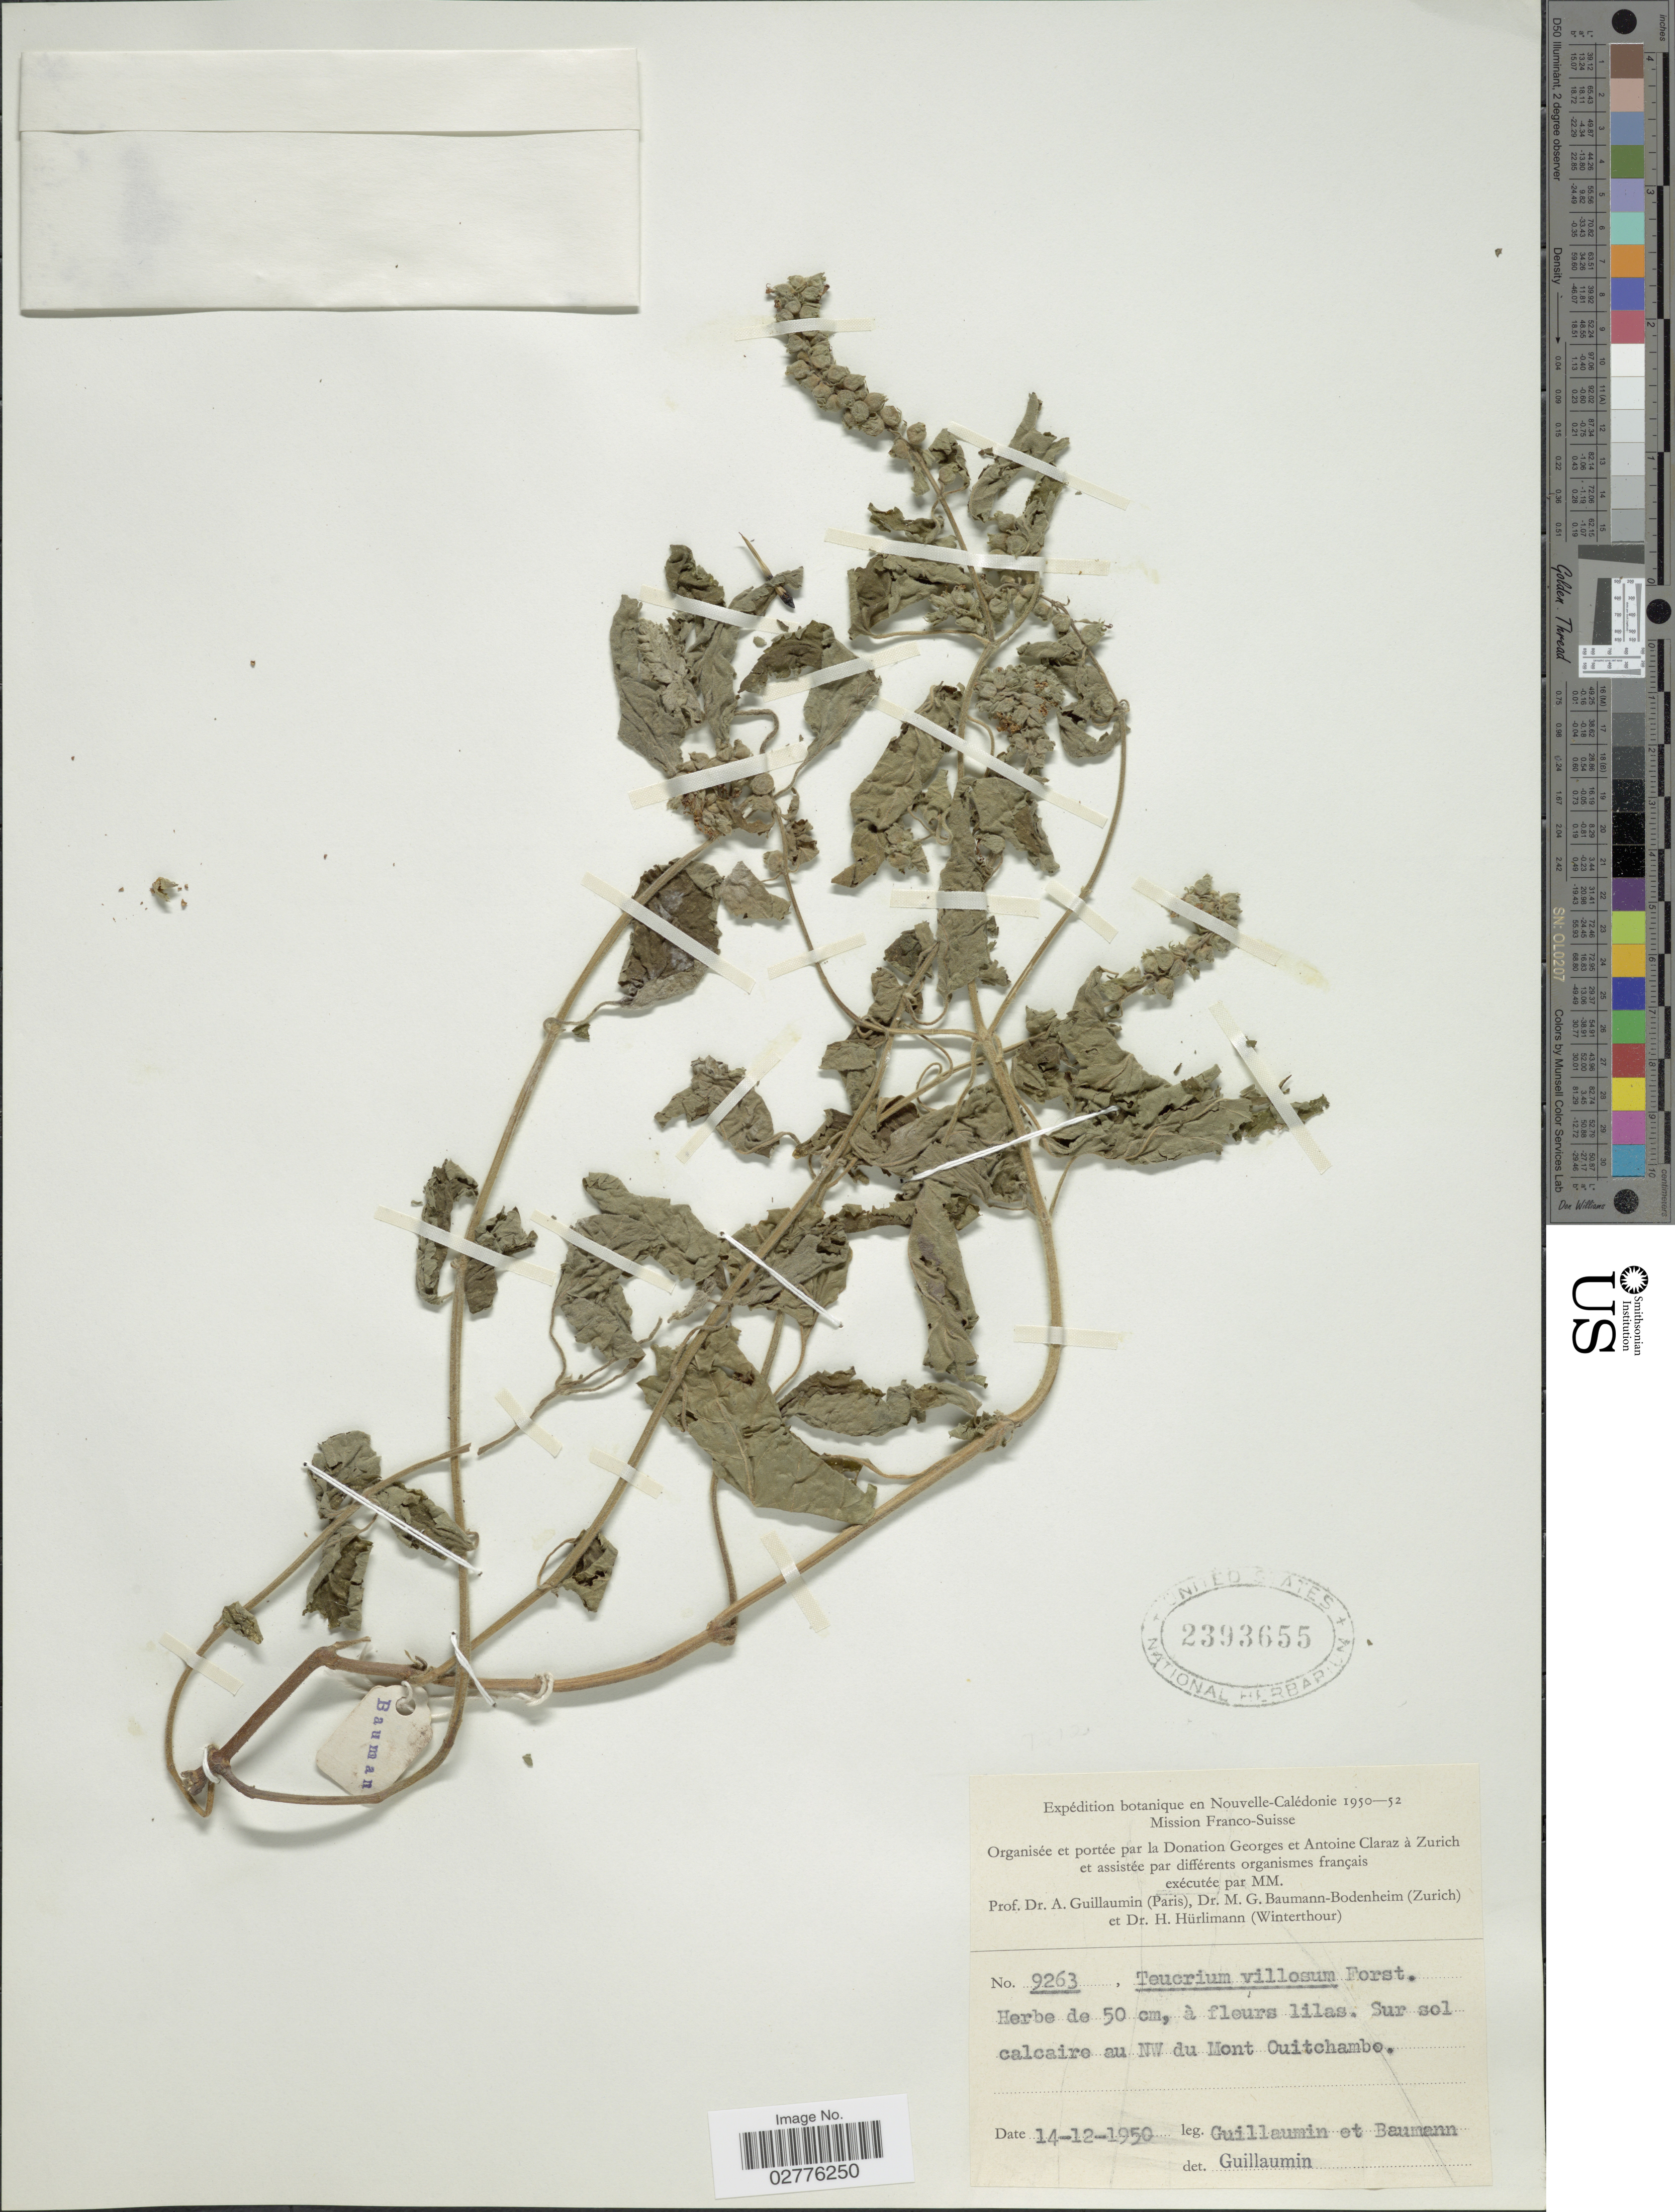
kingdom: Plantae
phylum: Tracheophyta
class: Magnoliopsida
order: Lamiales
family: Lamiaceae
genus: Teucrium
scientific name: Teucrium vesicarium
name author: Mill.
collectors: A. Guillaumin & M. G. Baumann-Bodenheim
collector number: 9263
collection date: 1950-12-14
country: New Caledonia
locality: Sur sol calcaire au NW du Mont Ouitchambo.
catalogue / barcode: US 2393655